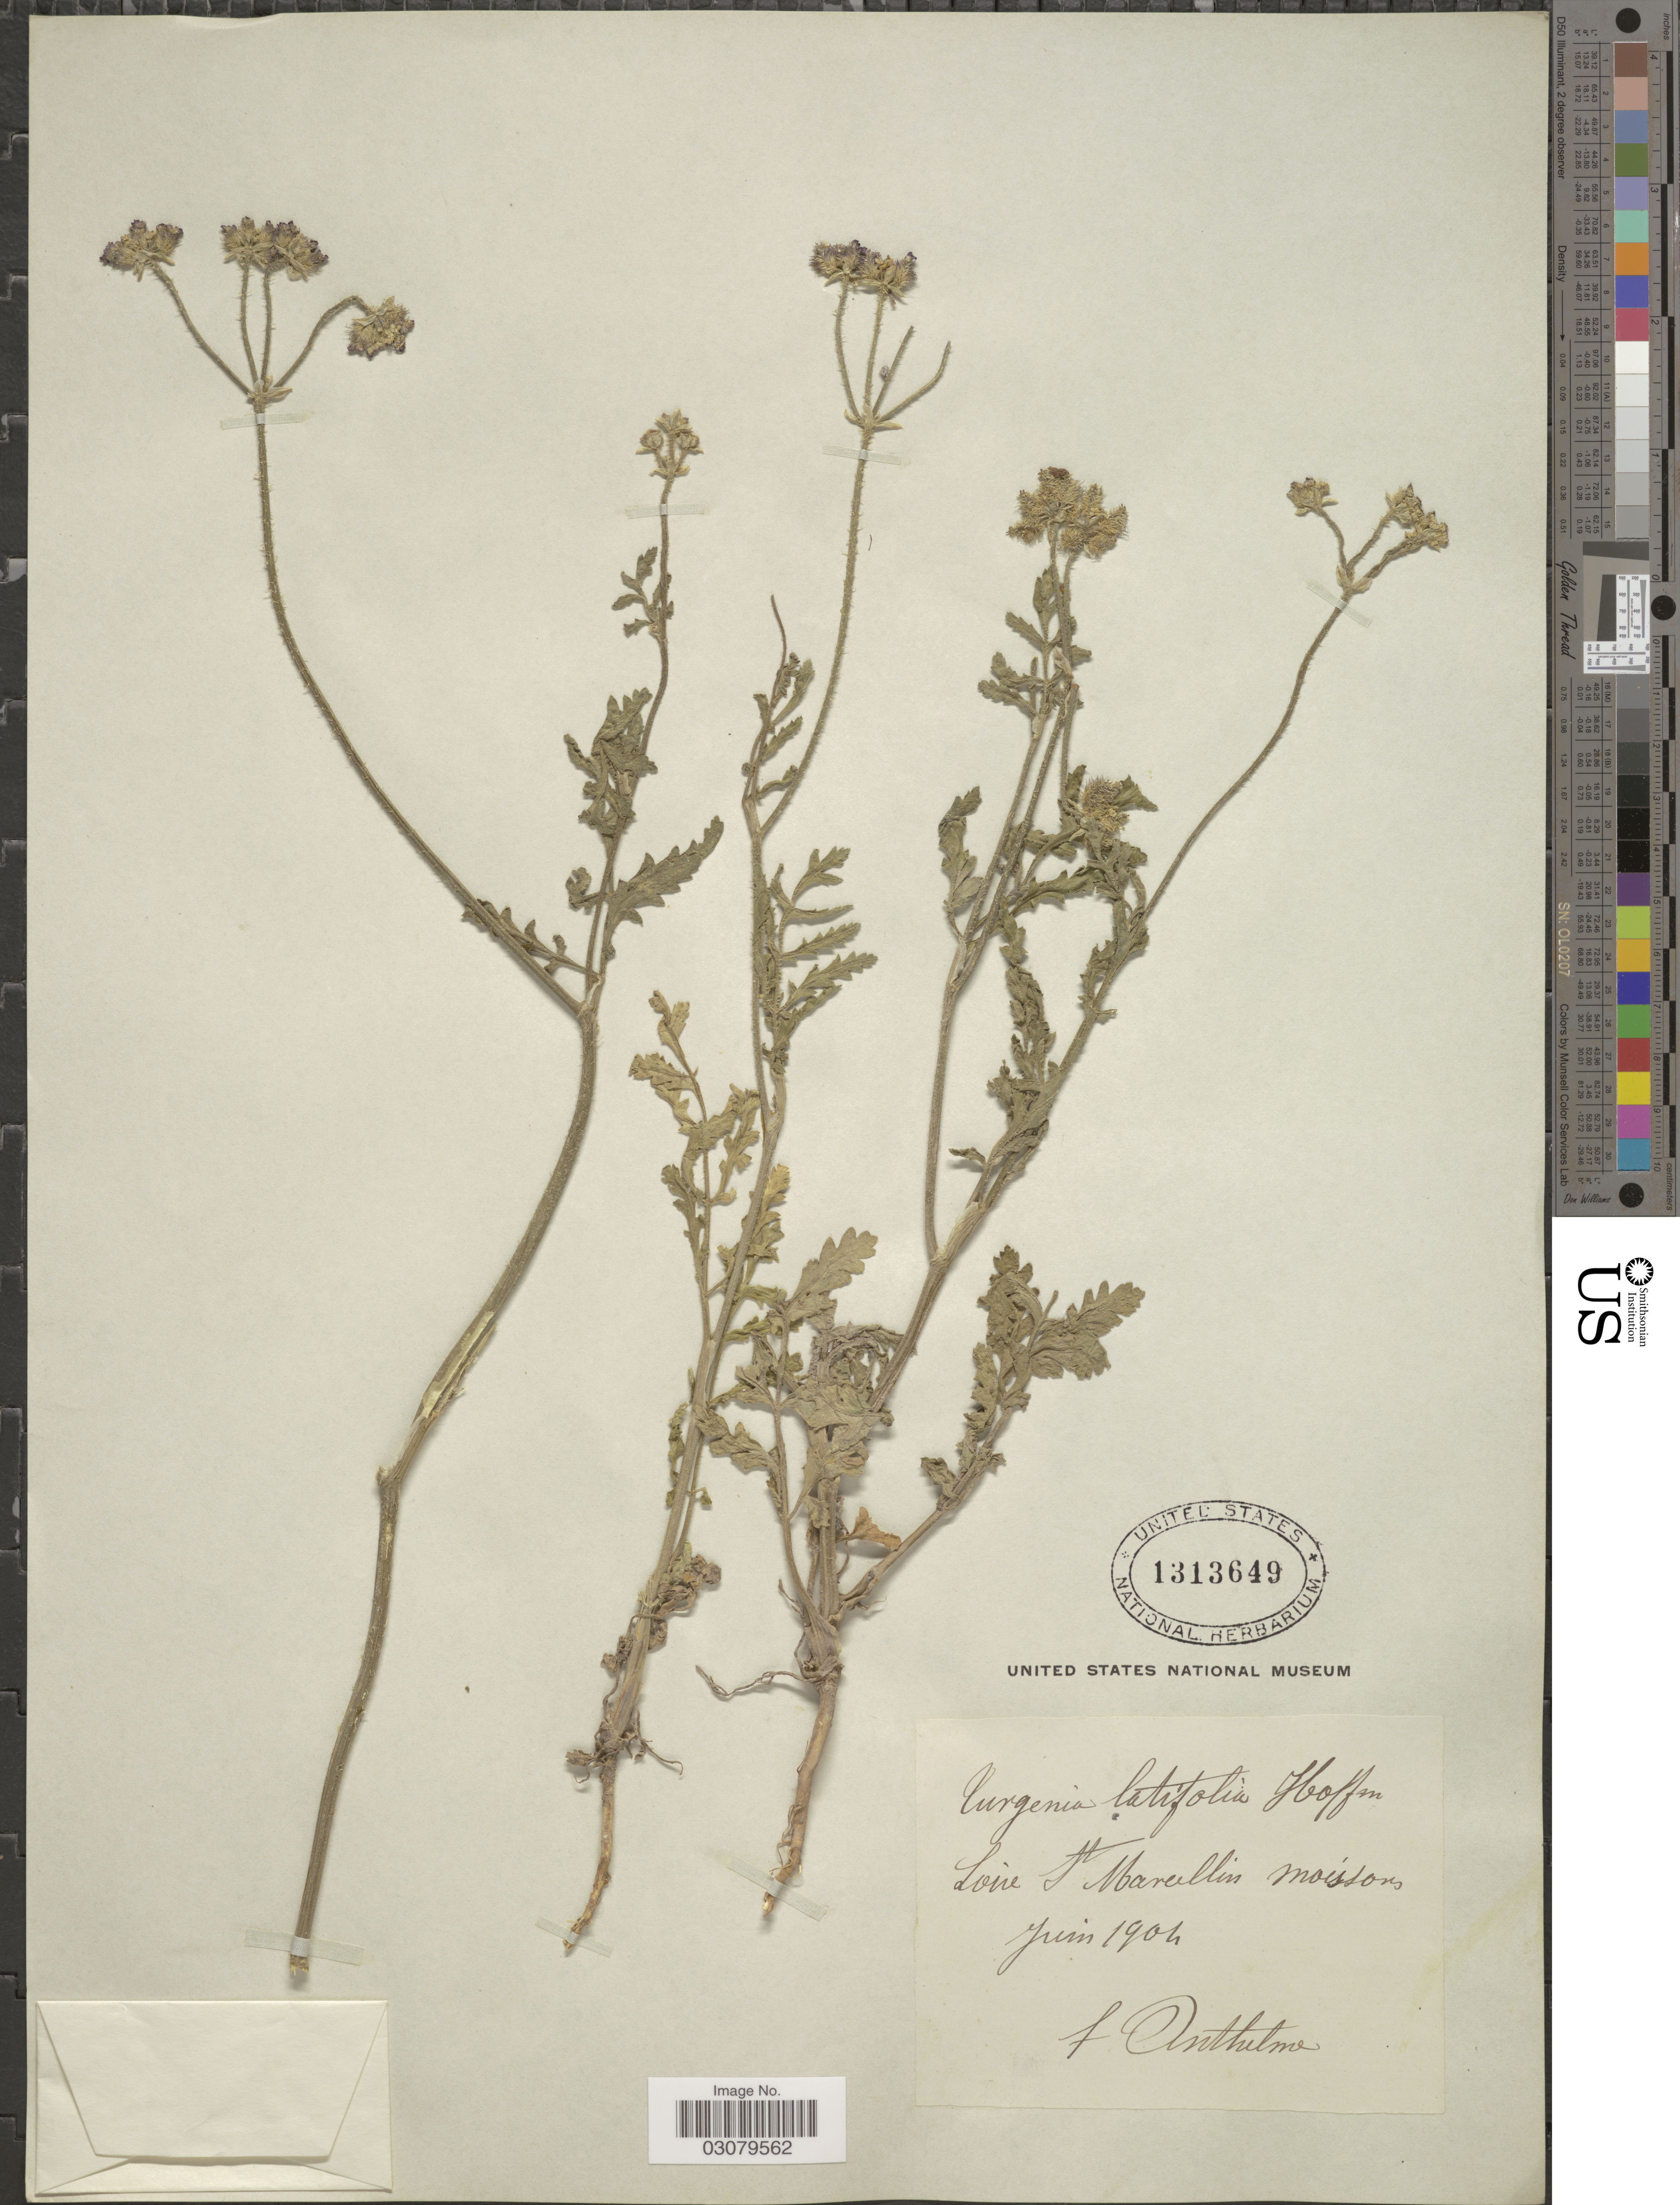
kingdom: Plantae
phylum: Tracheophyta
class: Magnoliopsida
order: Apiales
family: Apiaceae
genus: Caucalis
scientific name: Caucalis latifolia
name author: L.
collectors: F. Anthelme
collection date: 1904-06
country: France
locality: Loire St Marcellin moissons.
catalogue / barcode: US 1313649